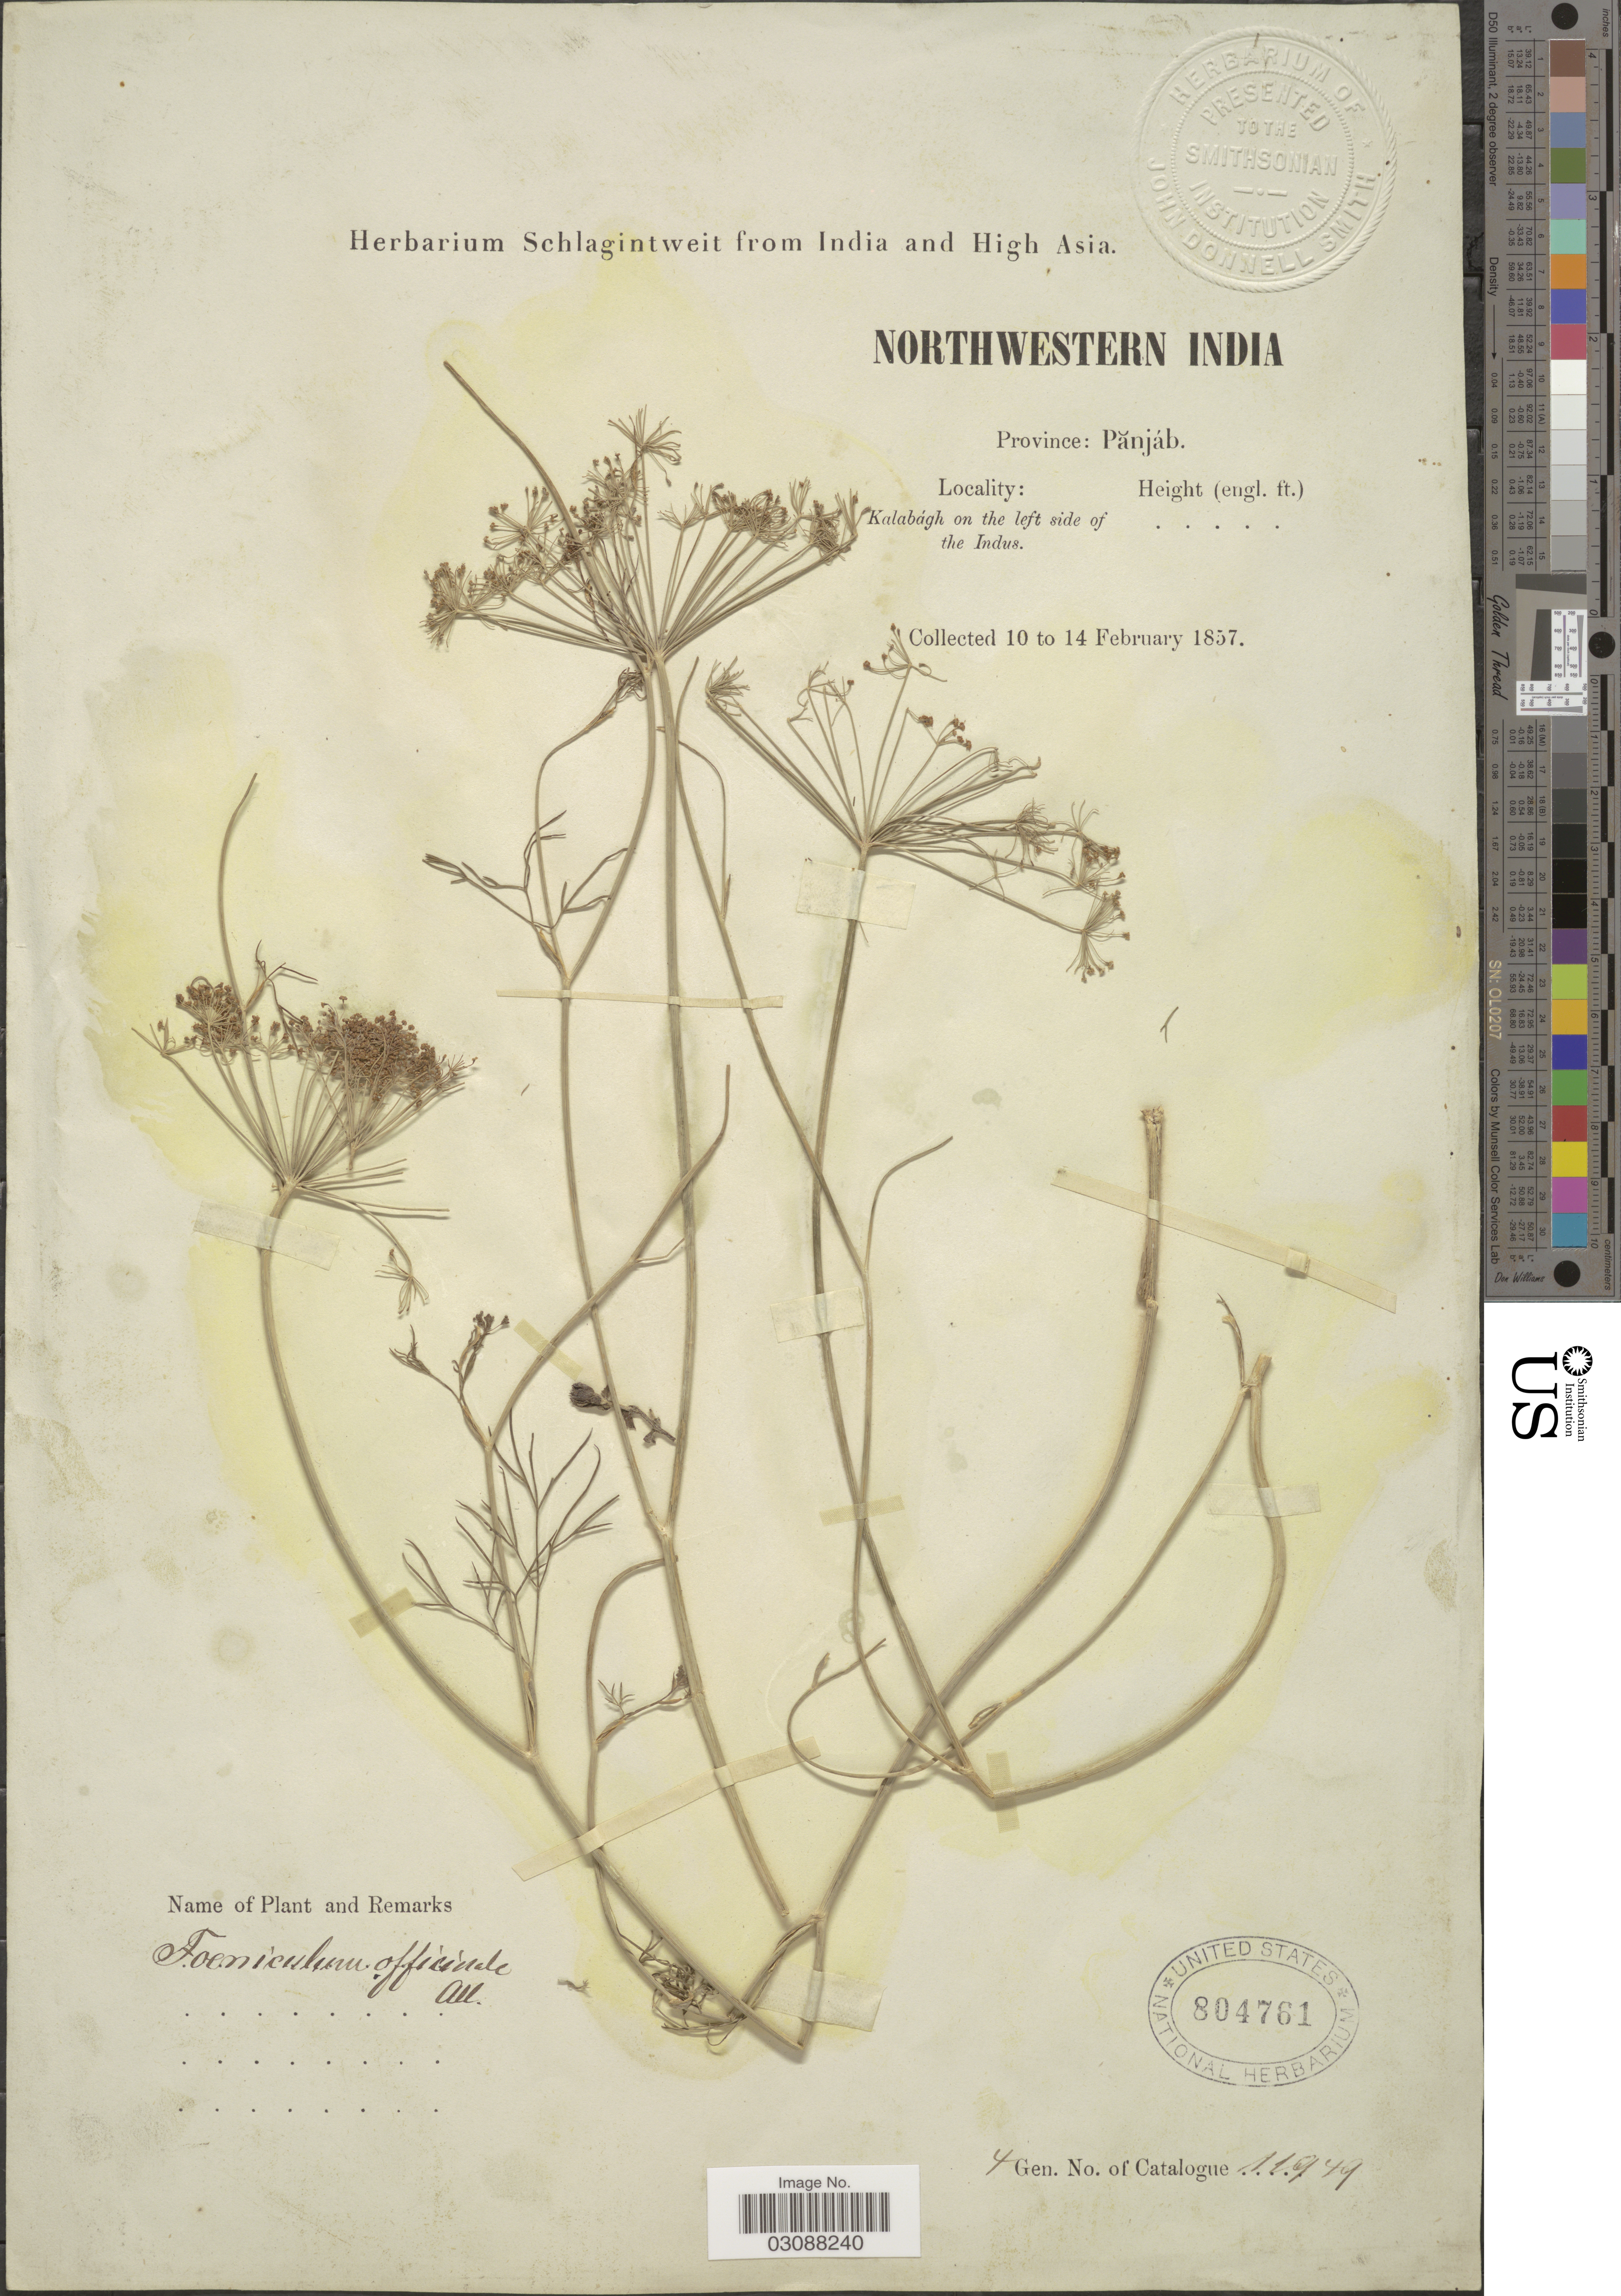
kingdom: Plantae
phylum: Tracheophyta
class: Magnoliopsida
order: Apiales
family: Apiaceae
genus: Foeniculum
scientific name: Foeniculum vulgare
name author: Mill.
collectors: ex herb. Schlagintweit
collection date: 1957-02-10/1957-02-14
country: India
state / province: Punjab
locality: Northwestern India. Province: Panjáb. Kalabágh on the left side of the Indus.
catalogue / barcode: US 804761